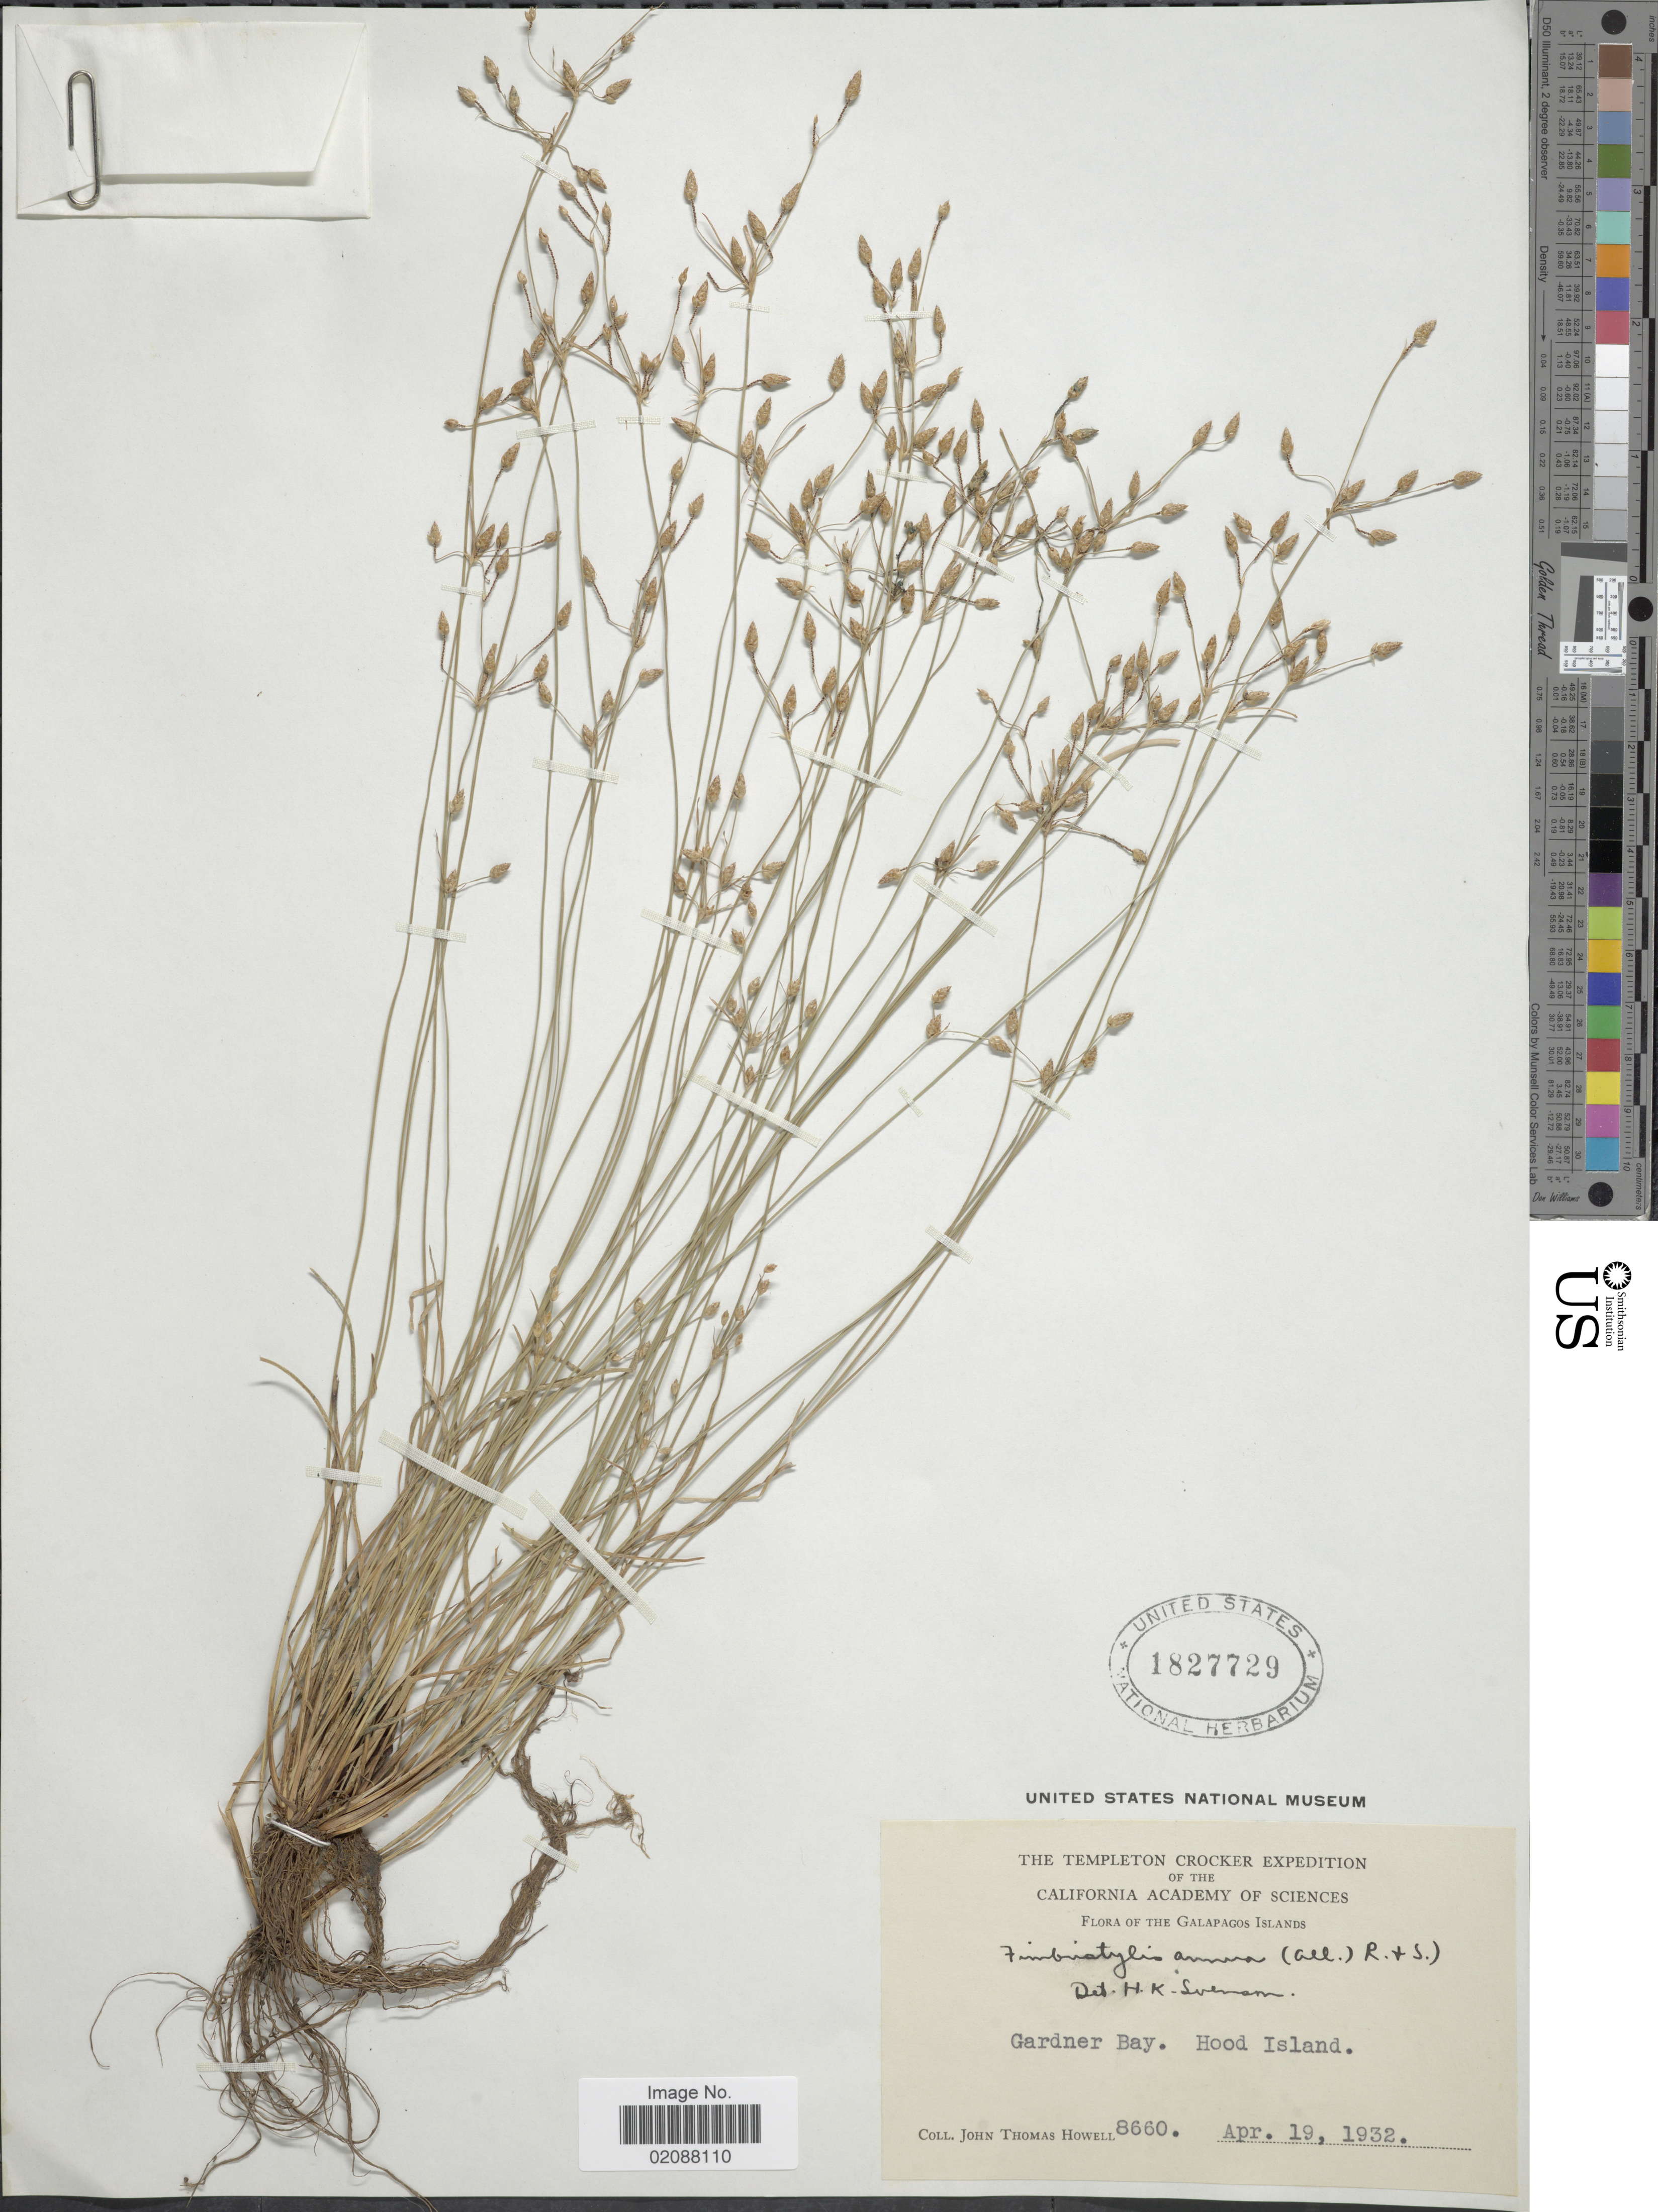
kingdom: Plantae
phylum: Tracheophyta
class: Liliopsida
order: Poales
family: Cyperaceae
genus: Fimbristylis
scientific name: Fimbristylis annua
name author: (All.) Roem. & Schult.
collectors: J. T. Howell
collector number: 8660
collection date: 1932-04-19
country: Ecuador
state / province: Colón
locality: Galapagos Islands, Gardner Bay, Hood Island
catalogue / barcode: US 1827729